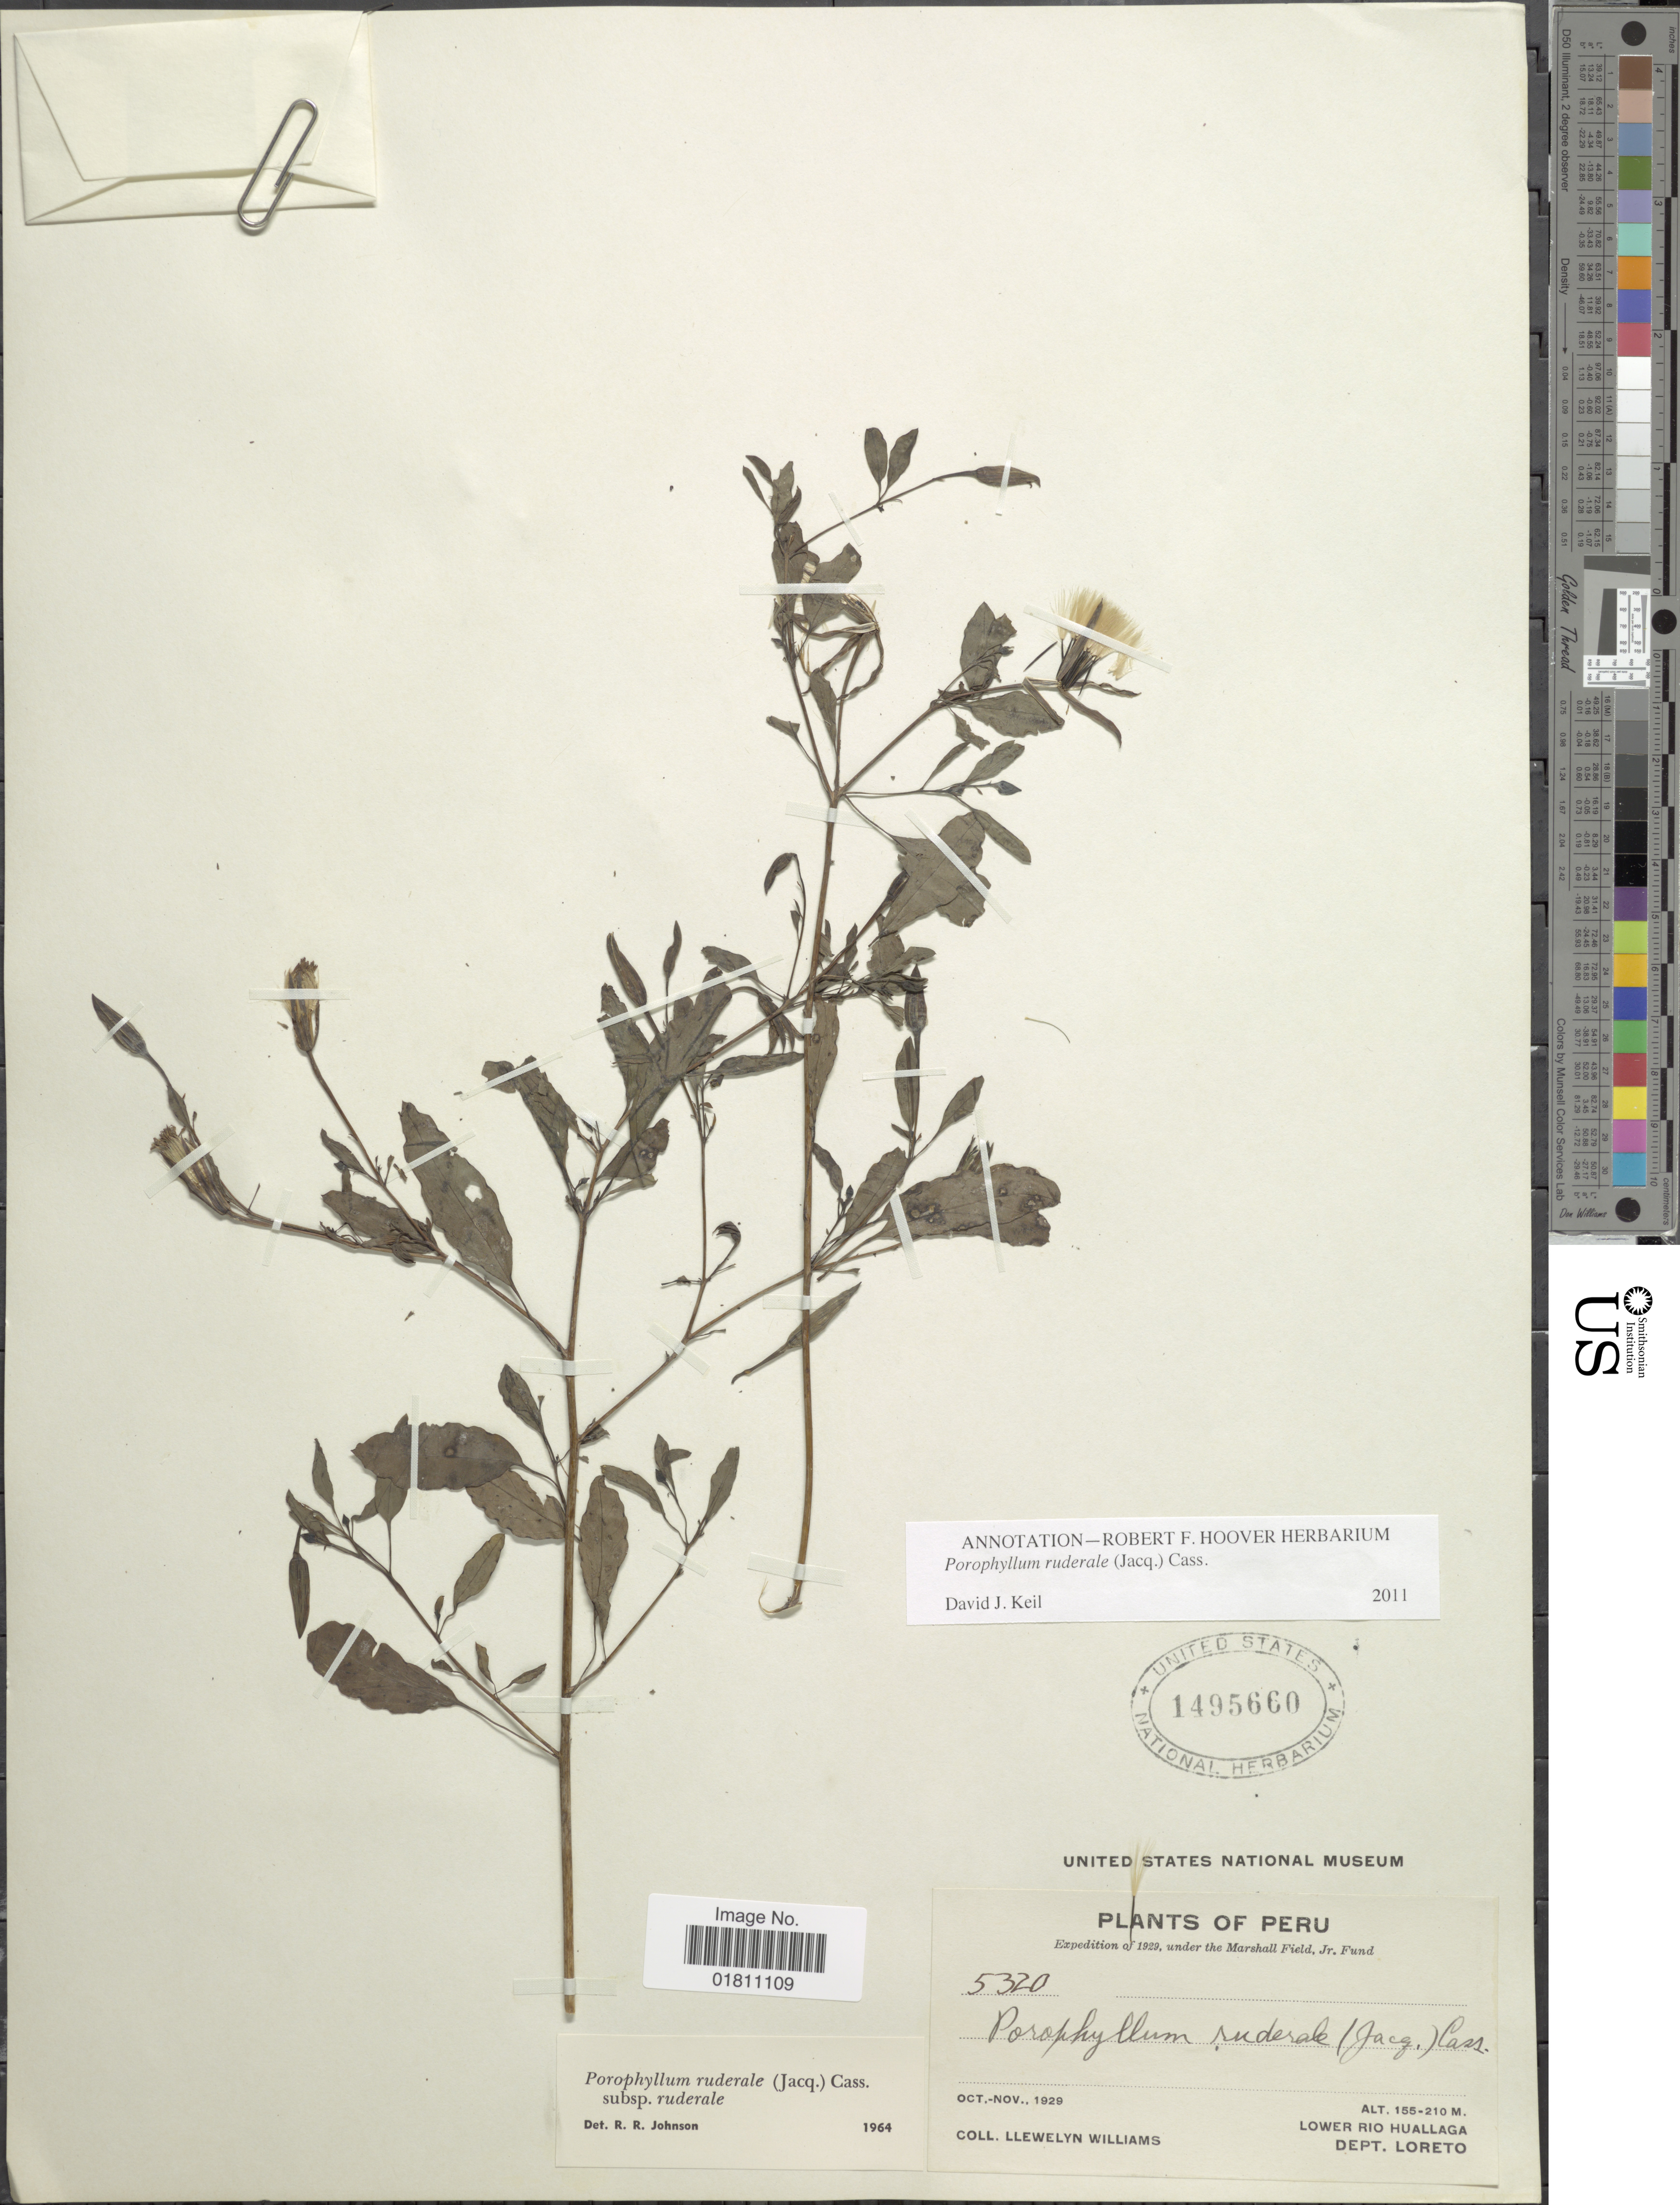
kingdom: Plantae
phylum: Tracheophyta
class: Magnoliopsida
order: Asterales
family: Asteraceae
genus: Porophyllum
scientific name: Porophyllum ruderale subsp. ruderale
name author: (Jacq.) Cass.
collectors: Ll. Williams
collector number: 5320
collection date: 1929-10/1929-11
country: Peru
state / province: Loreto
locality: Lower Rio Huallaga, Dept Loreto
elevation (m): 155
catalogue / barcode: US 1495660